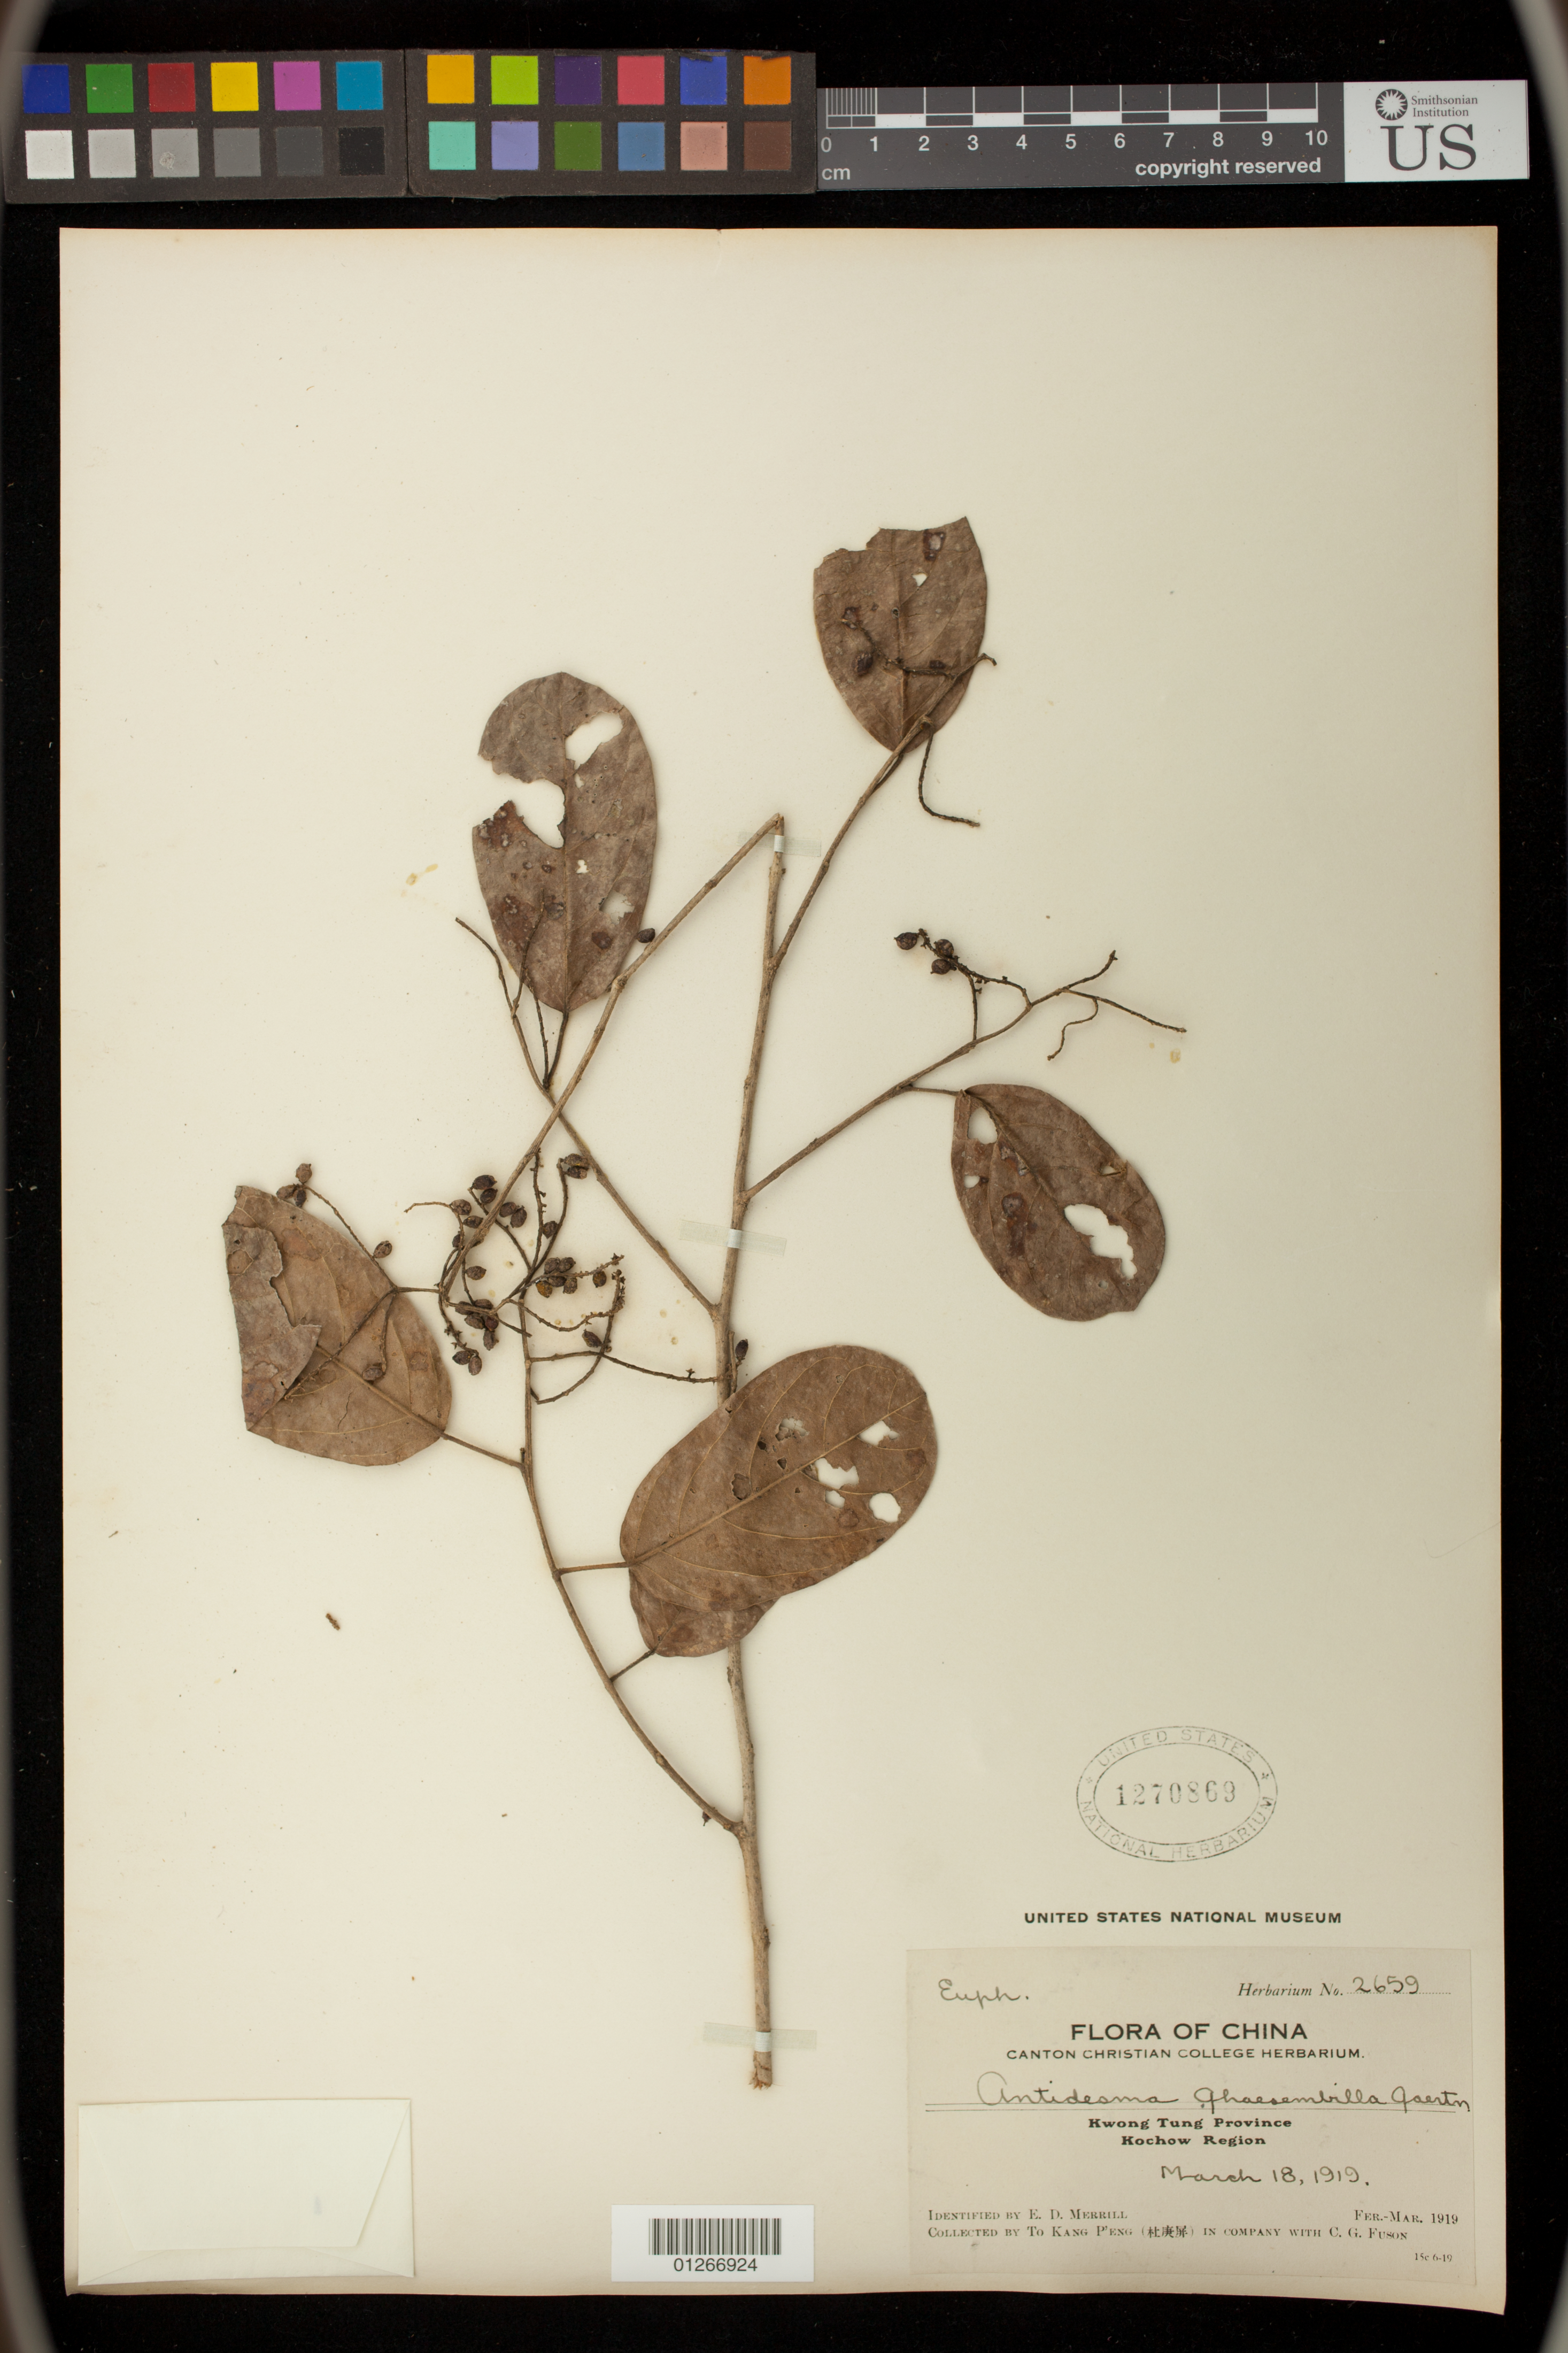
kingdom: Plantae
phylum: Tracheophyta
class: Magnoliopsida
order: Malpighiales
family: Phyllanthaceae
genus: Antidesma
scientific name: Antidesma ghaesembilla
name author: Gaertn.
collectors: T. K. P'eng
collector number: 2659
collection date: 1919-03-18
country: China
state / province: Guangdong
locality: Kwong Tung Province, Kochow Region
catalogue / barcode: US 1270869